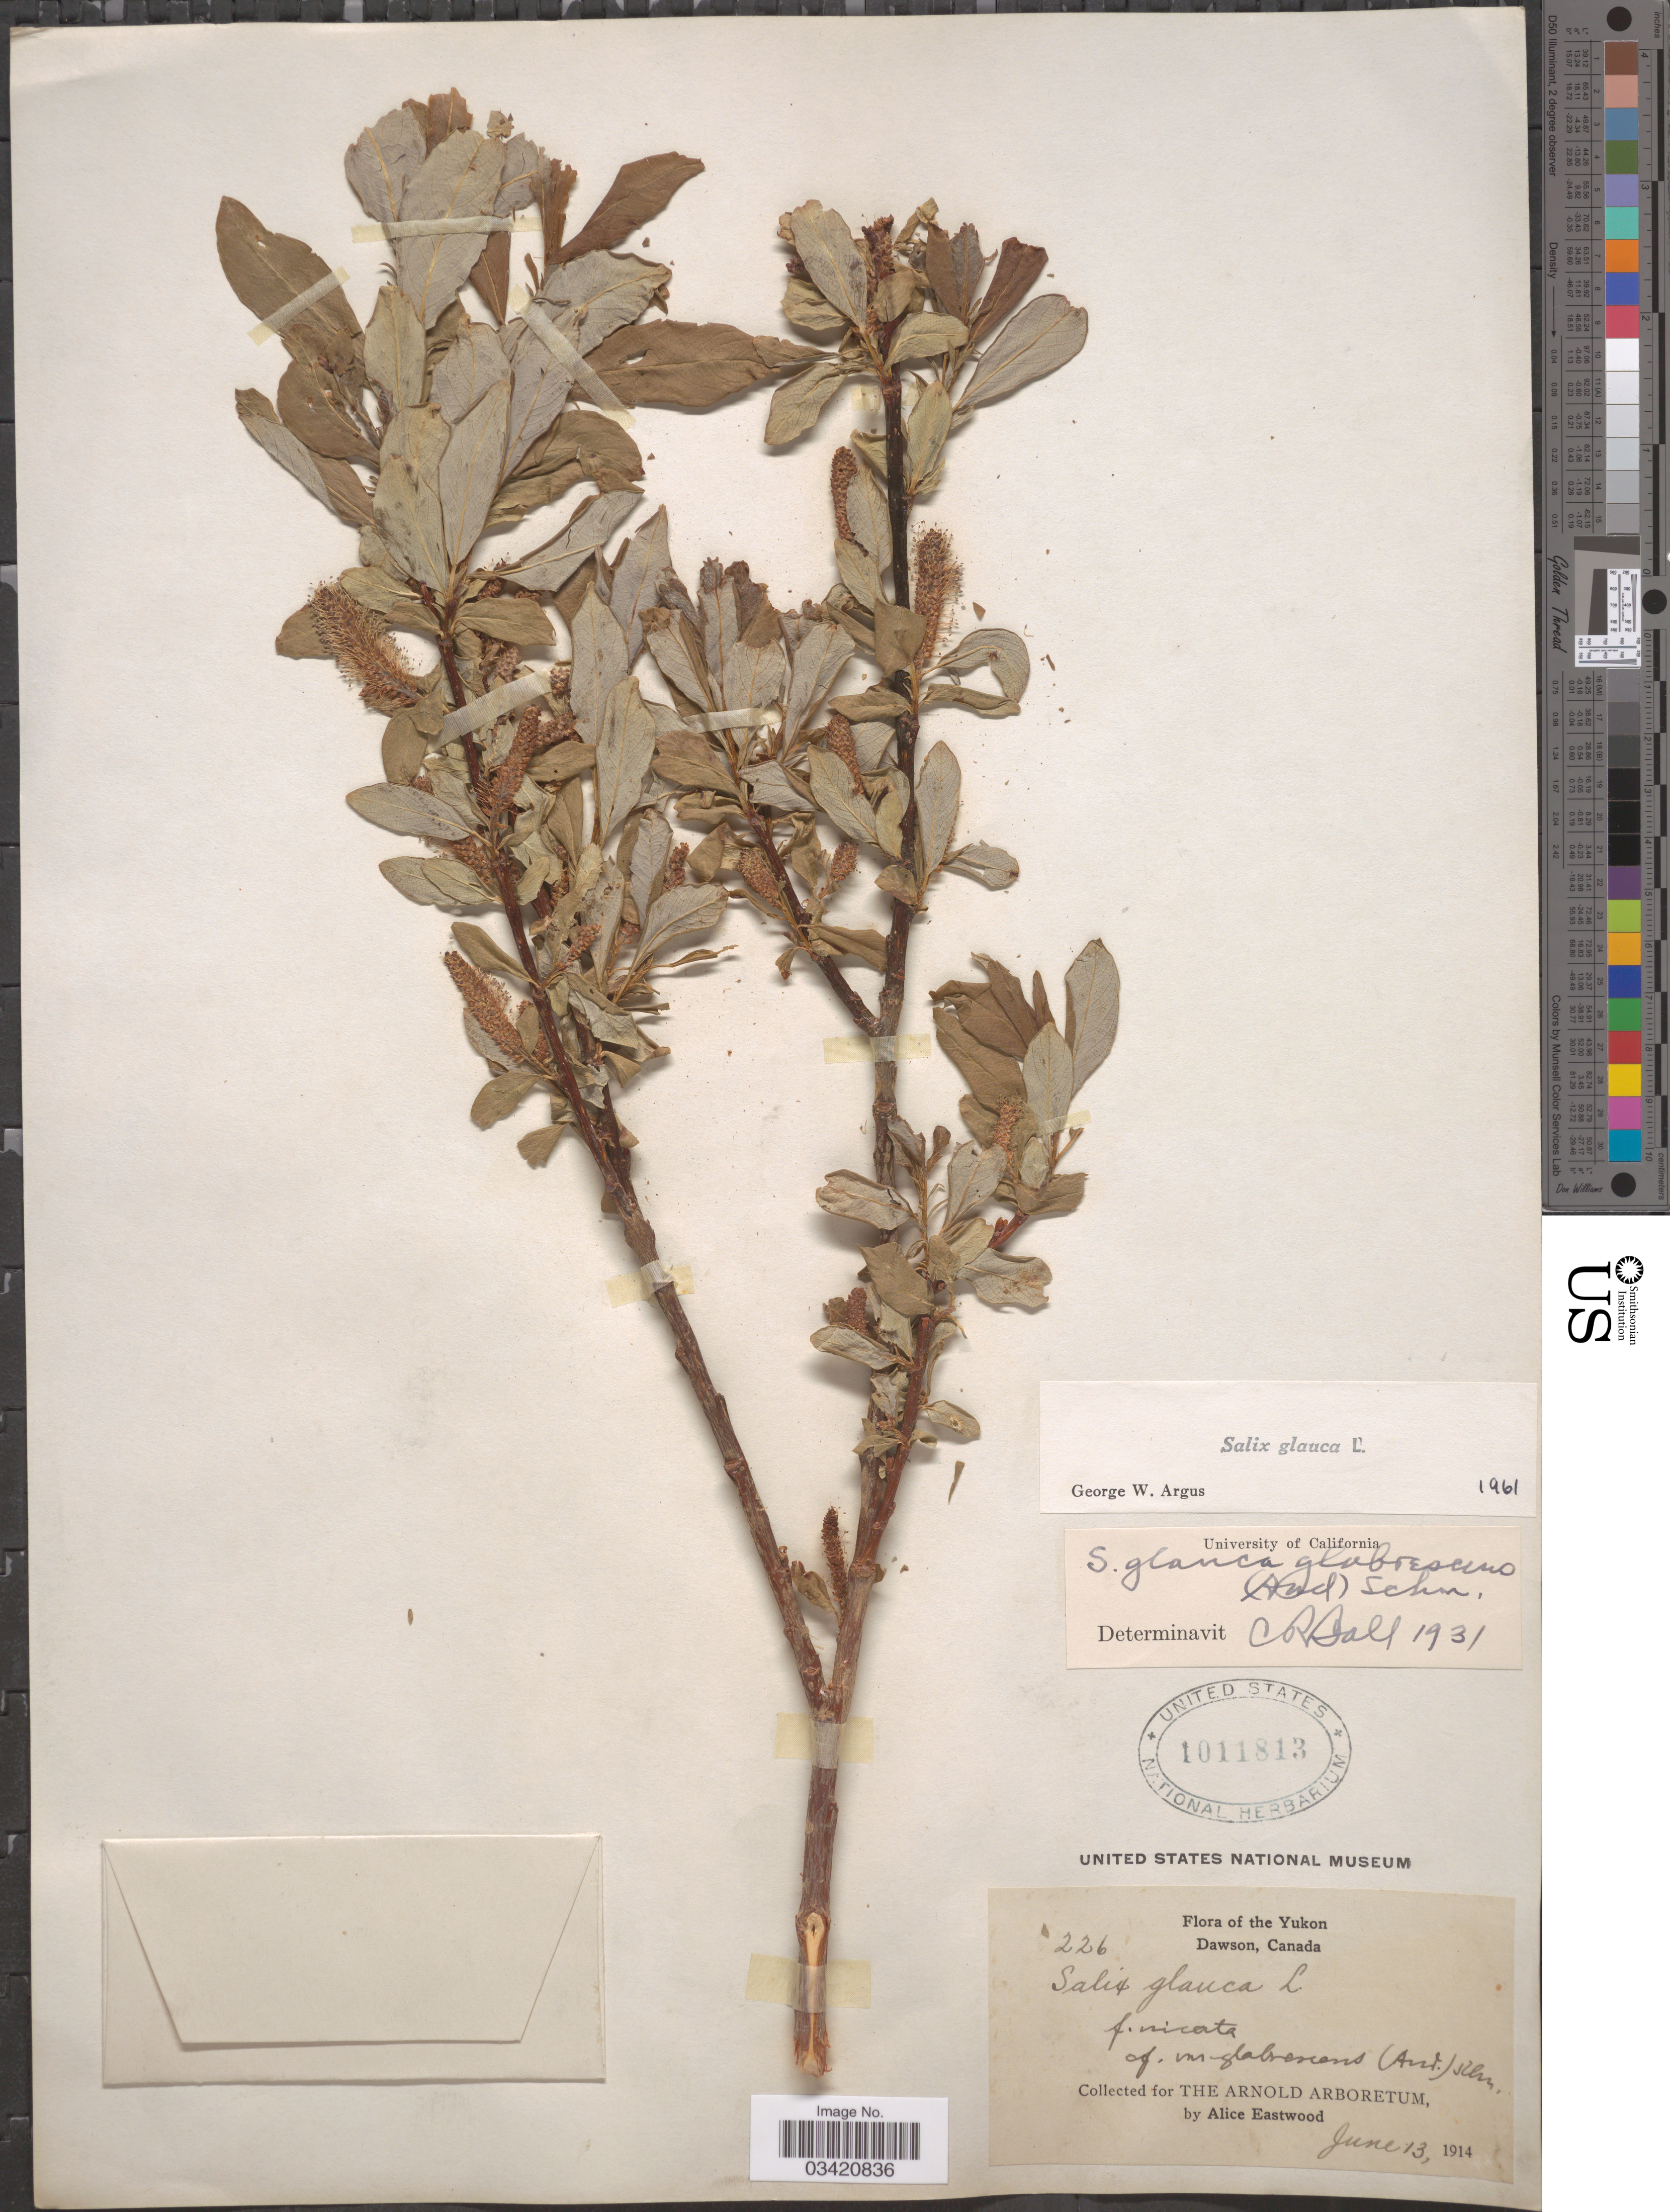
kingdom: Plantae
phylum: Tracheophyta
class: Magnoliopsida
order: Malpighiales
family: Salicaceae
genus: Salix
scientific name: Salix glauca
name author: L.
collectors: A. Eastwood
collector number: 226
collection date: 1914-06-13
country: Canada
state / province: Yukon Territory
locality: Yukon. Dawson.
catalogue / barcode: US 1011813